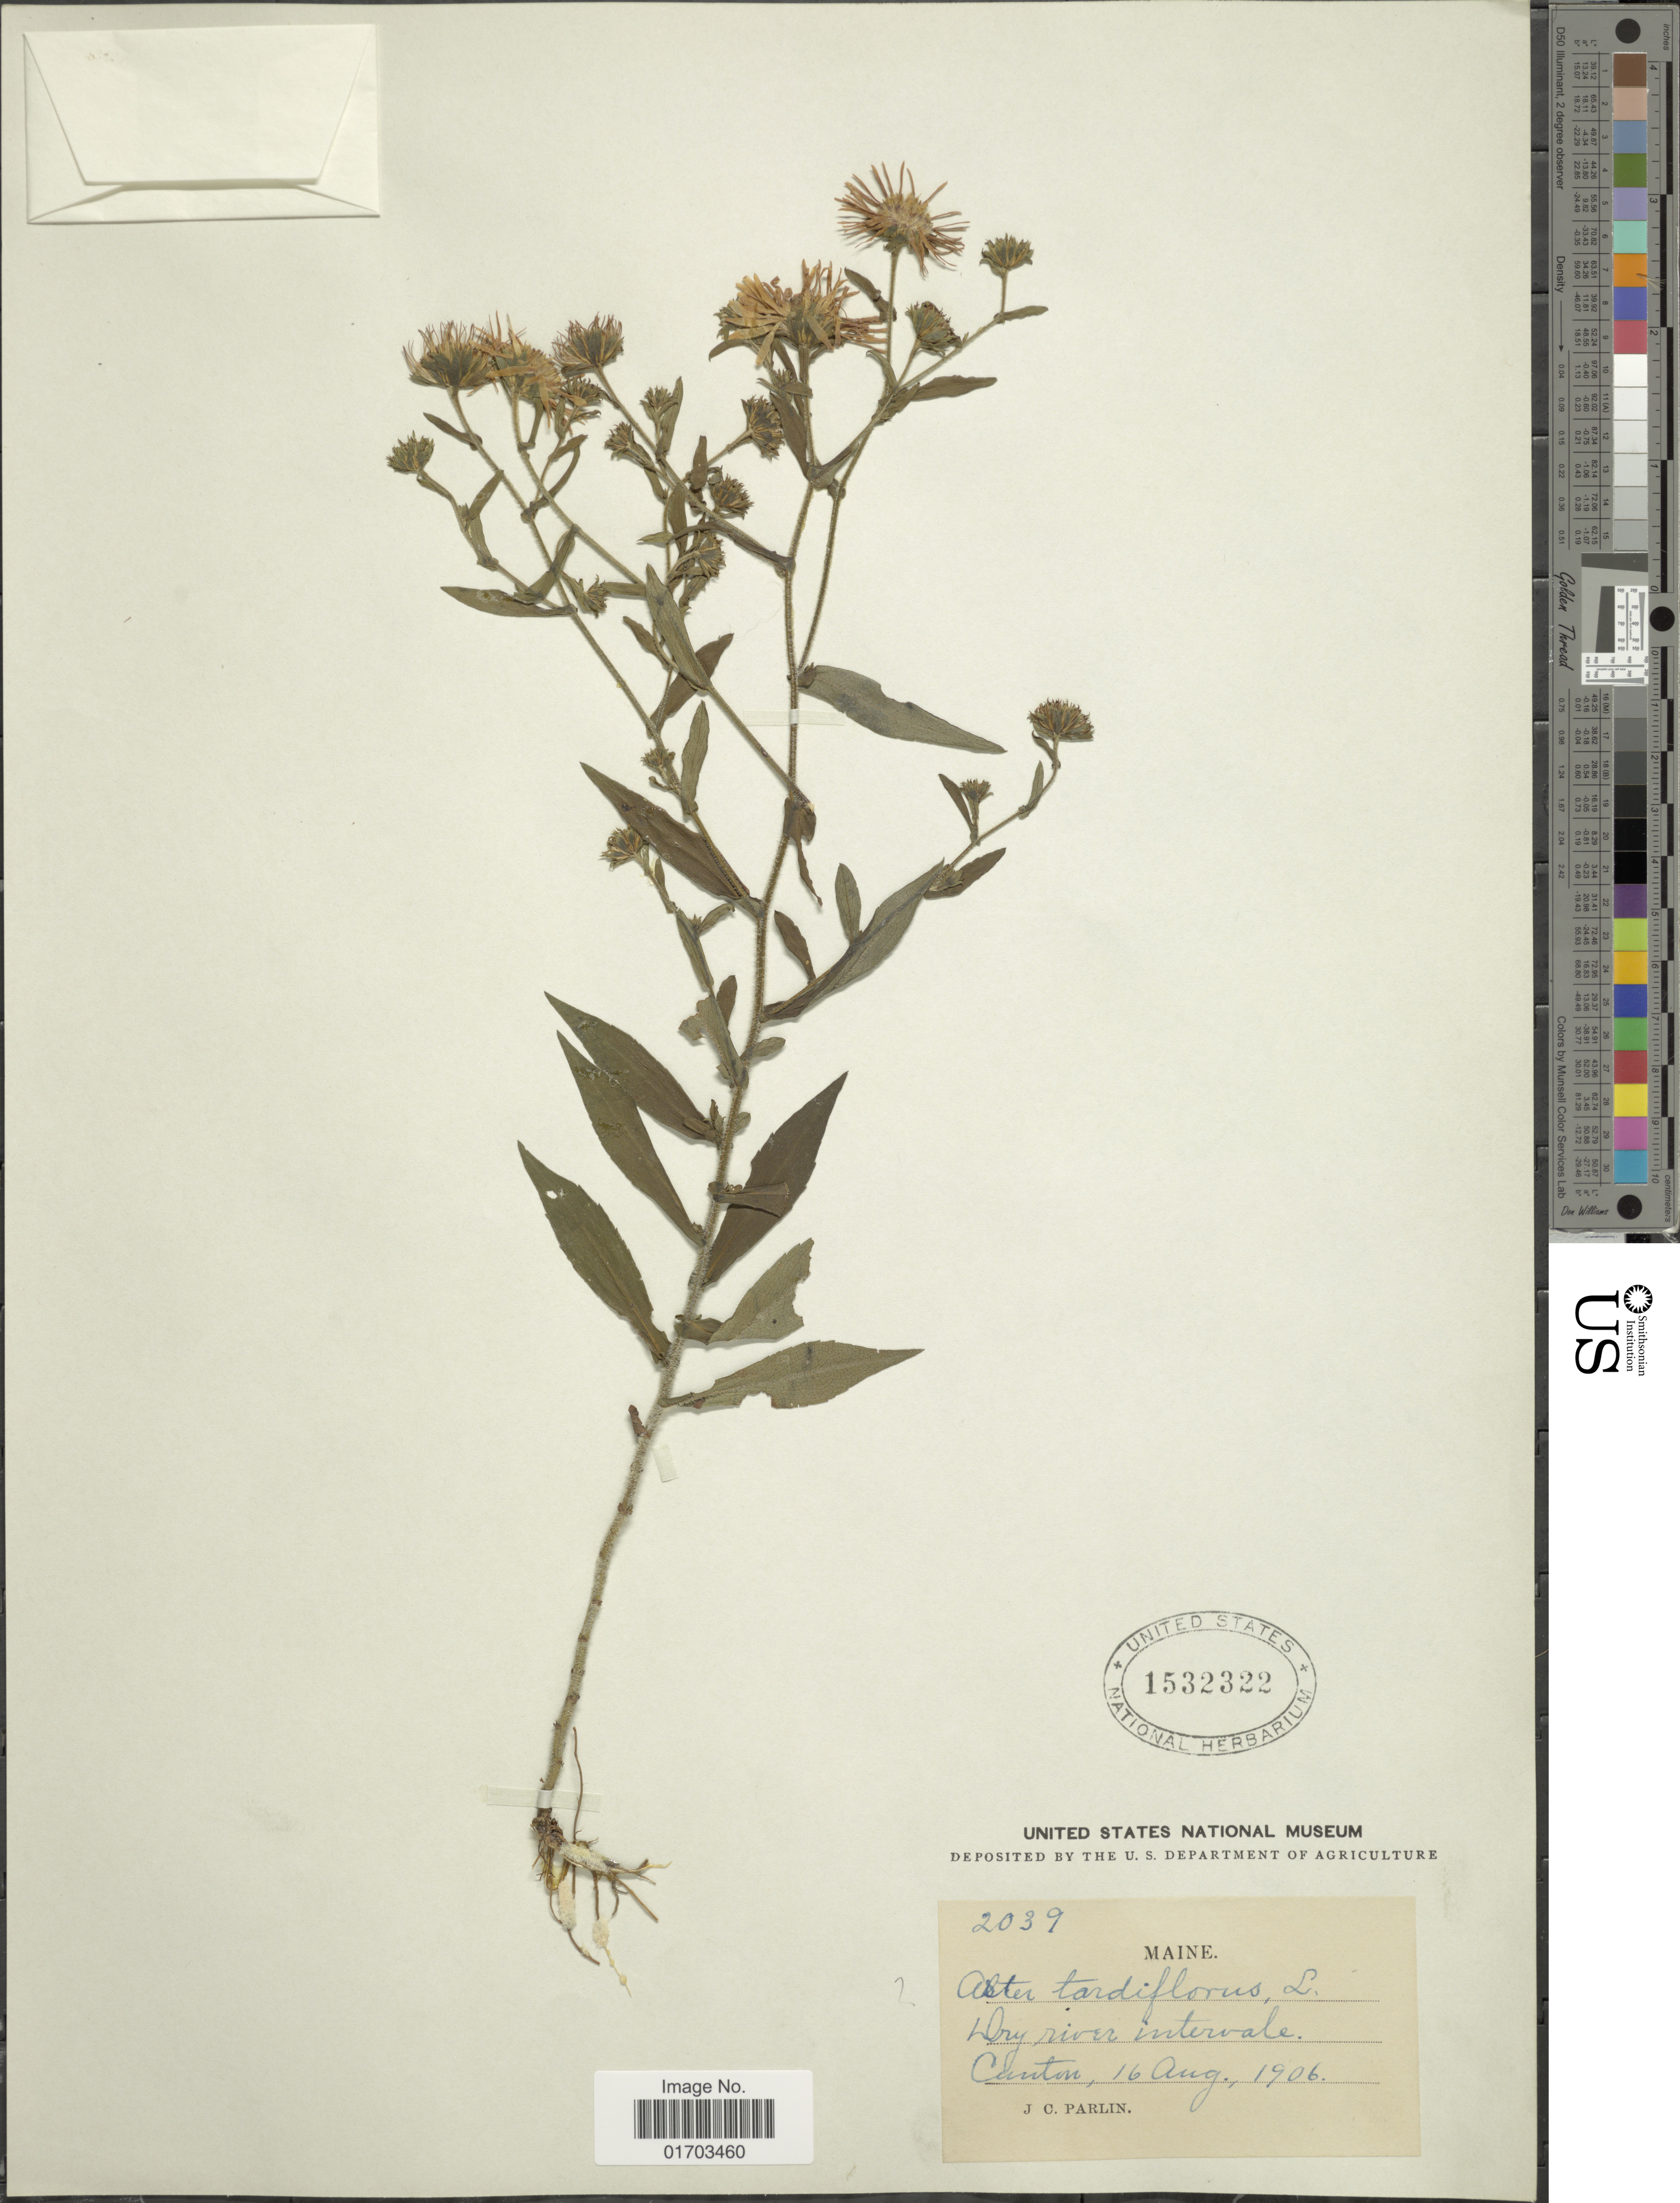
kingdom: Plantae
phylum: Tracheophyta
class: Magnoliopsida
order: Asterales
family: Asteraceae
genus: Symphyotrichum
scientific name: Symphyotrichum x tardiflorum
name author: (L.) Greuter et al.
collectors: J. Parlin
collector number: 2039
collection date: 1906-08-16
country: United States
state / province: Maine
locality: Dry river intervals, Clinton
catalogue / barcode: US 1532322